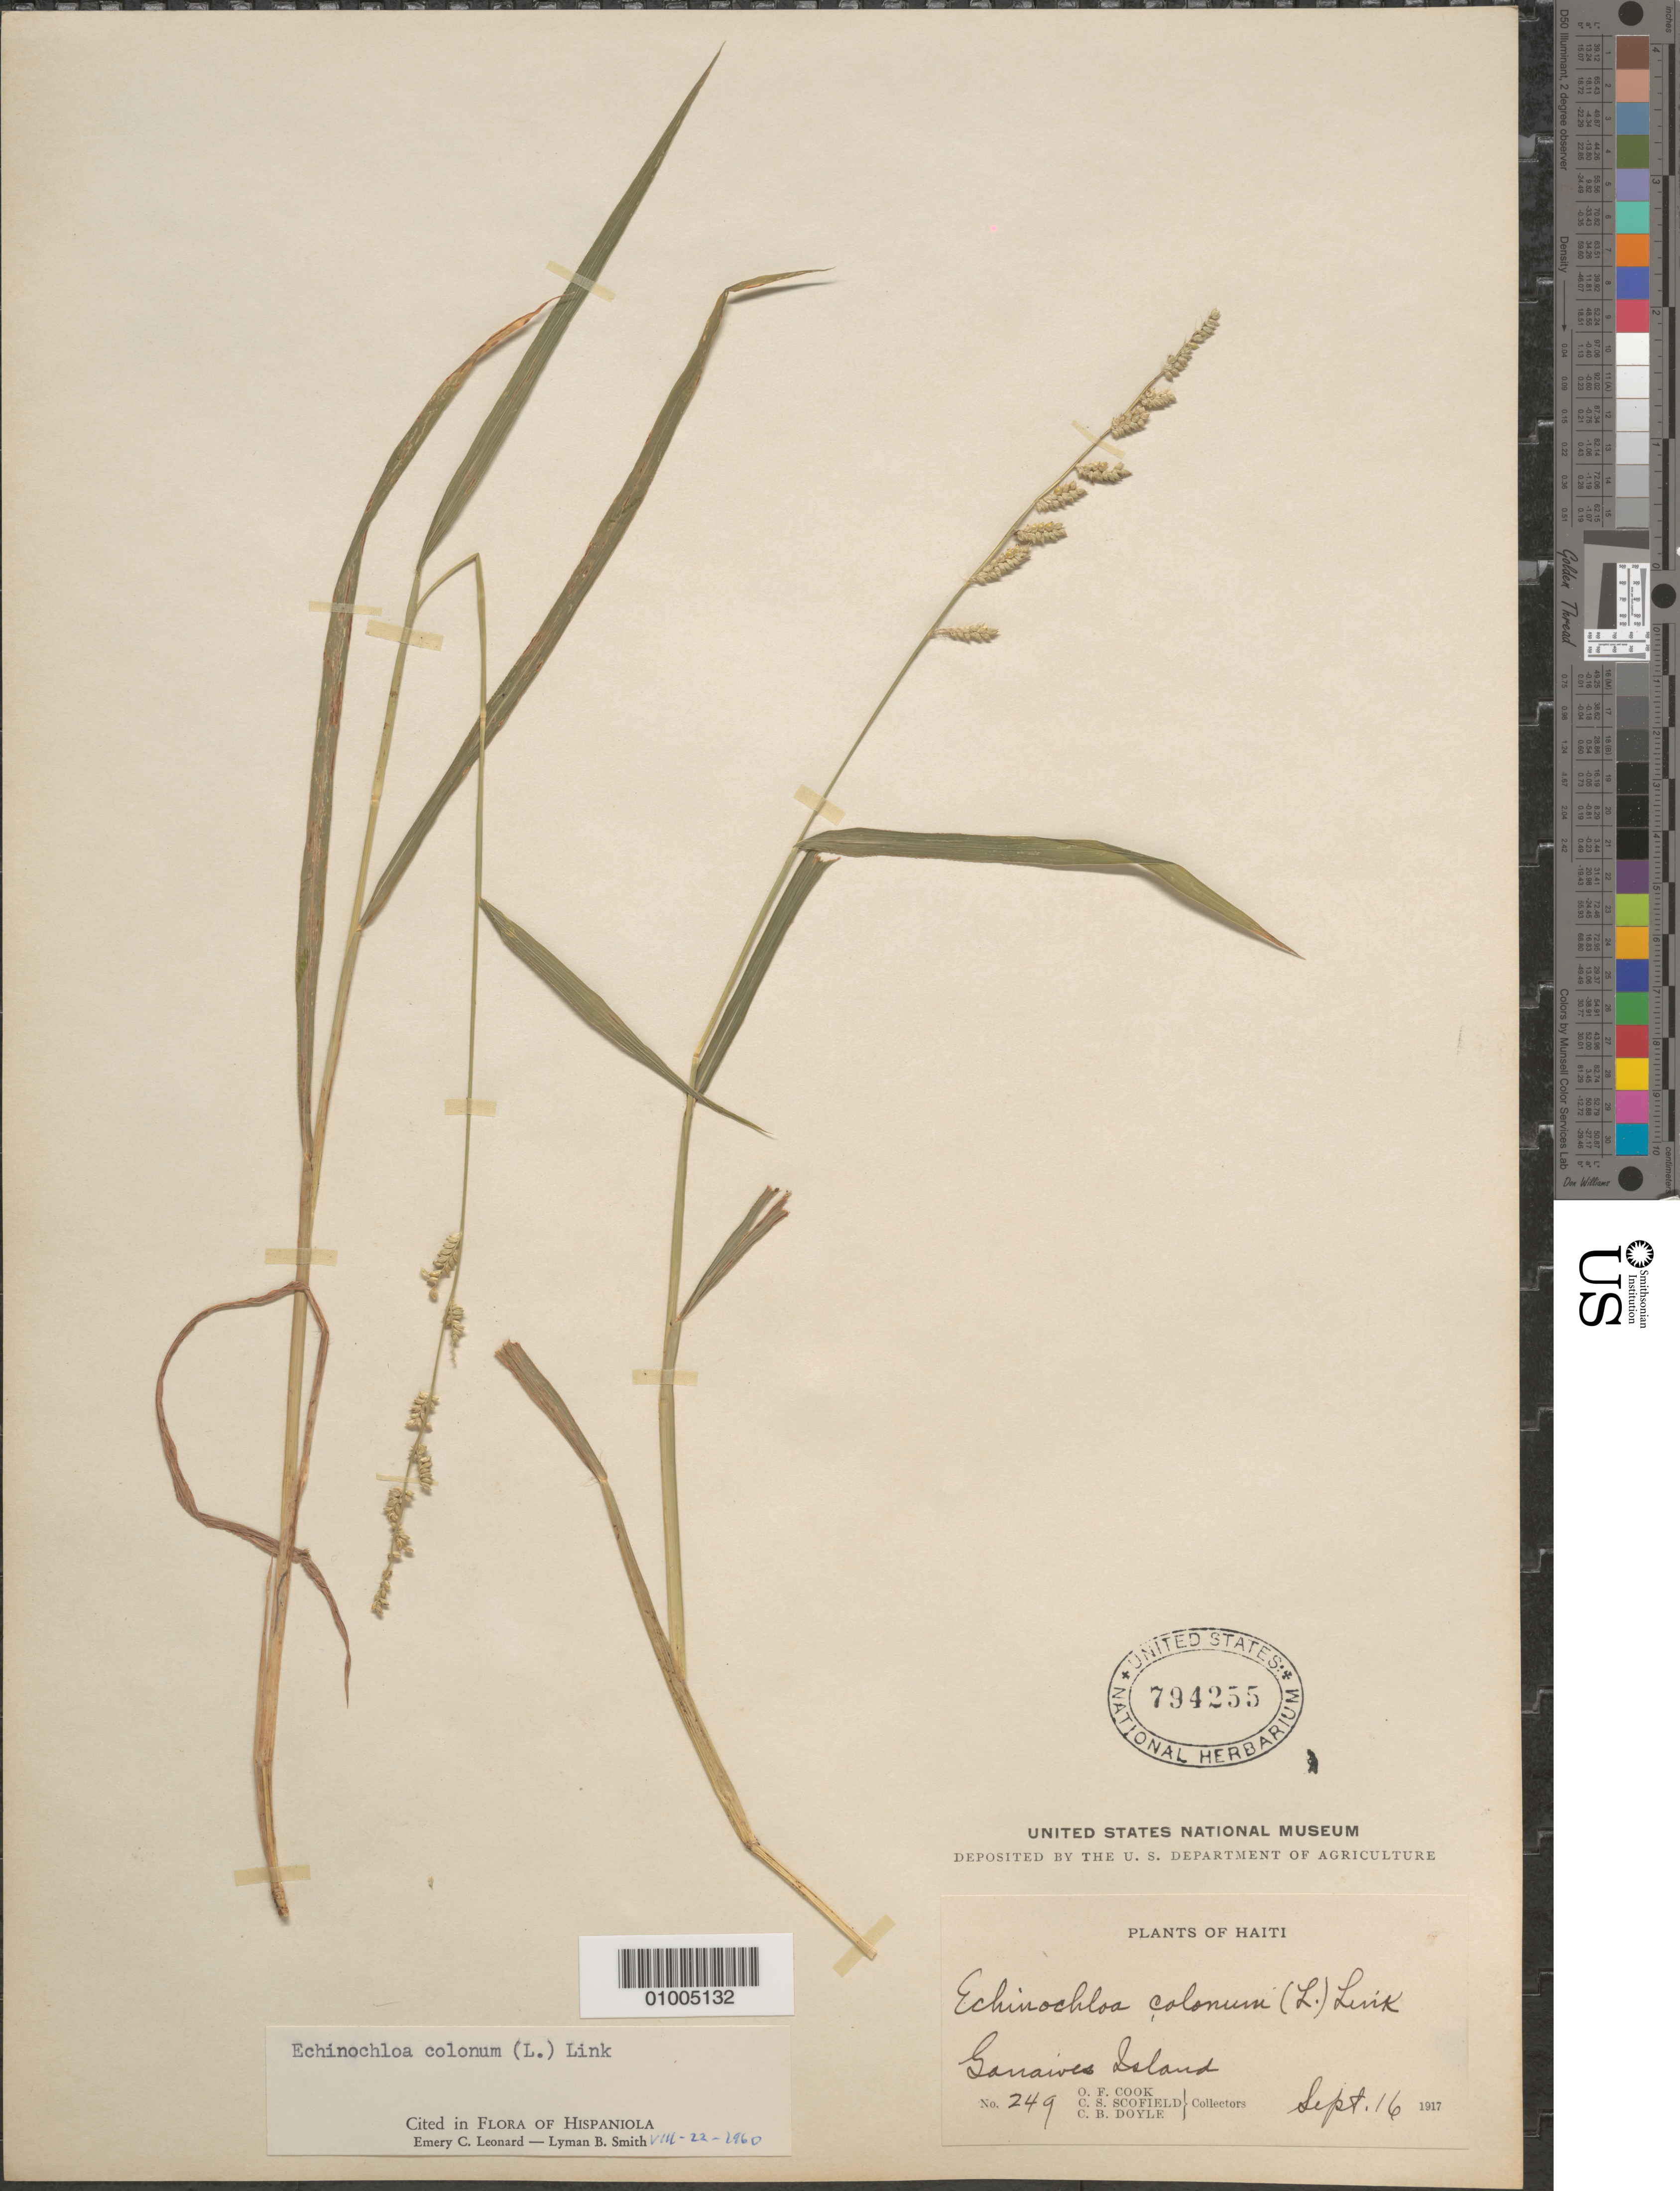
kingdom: Plantae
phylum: Tracheophyta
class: Liliopsida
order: Poales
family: Poaceae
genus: Echinochloa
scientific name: Echinochloa colona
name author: (L.) Link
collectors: O. F. Cook, C. Scofield & C. Doyle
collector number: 249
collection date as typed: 16 Sep 1917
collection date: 1917-09-16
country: Haiti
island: Hispaniola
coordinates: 0 N, 0 E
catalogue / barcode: US 794255